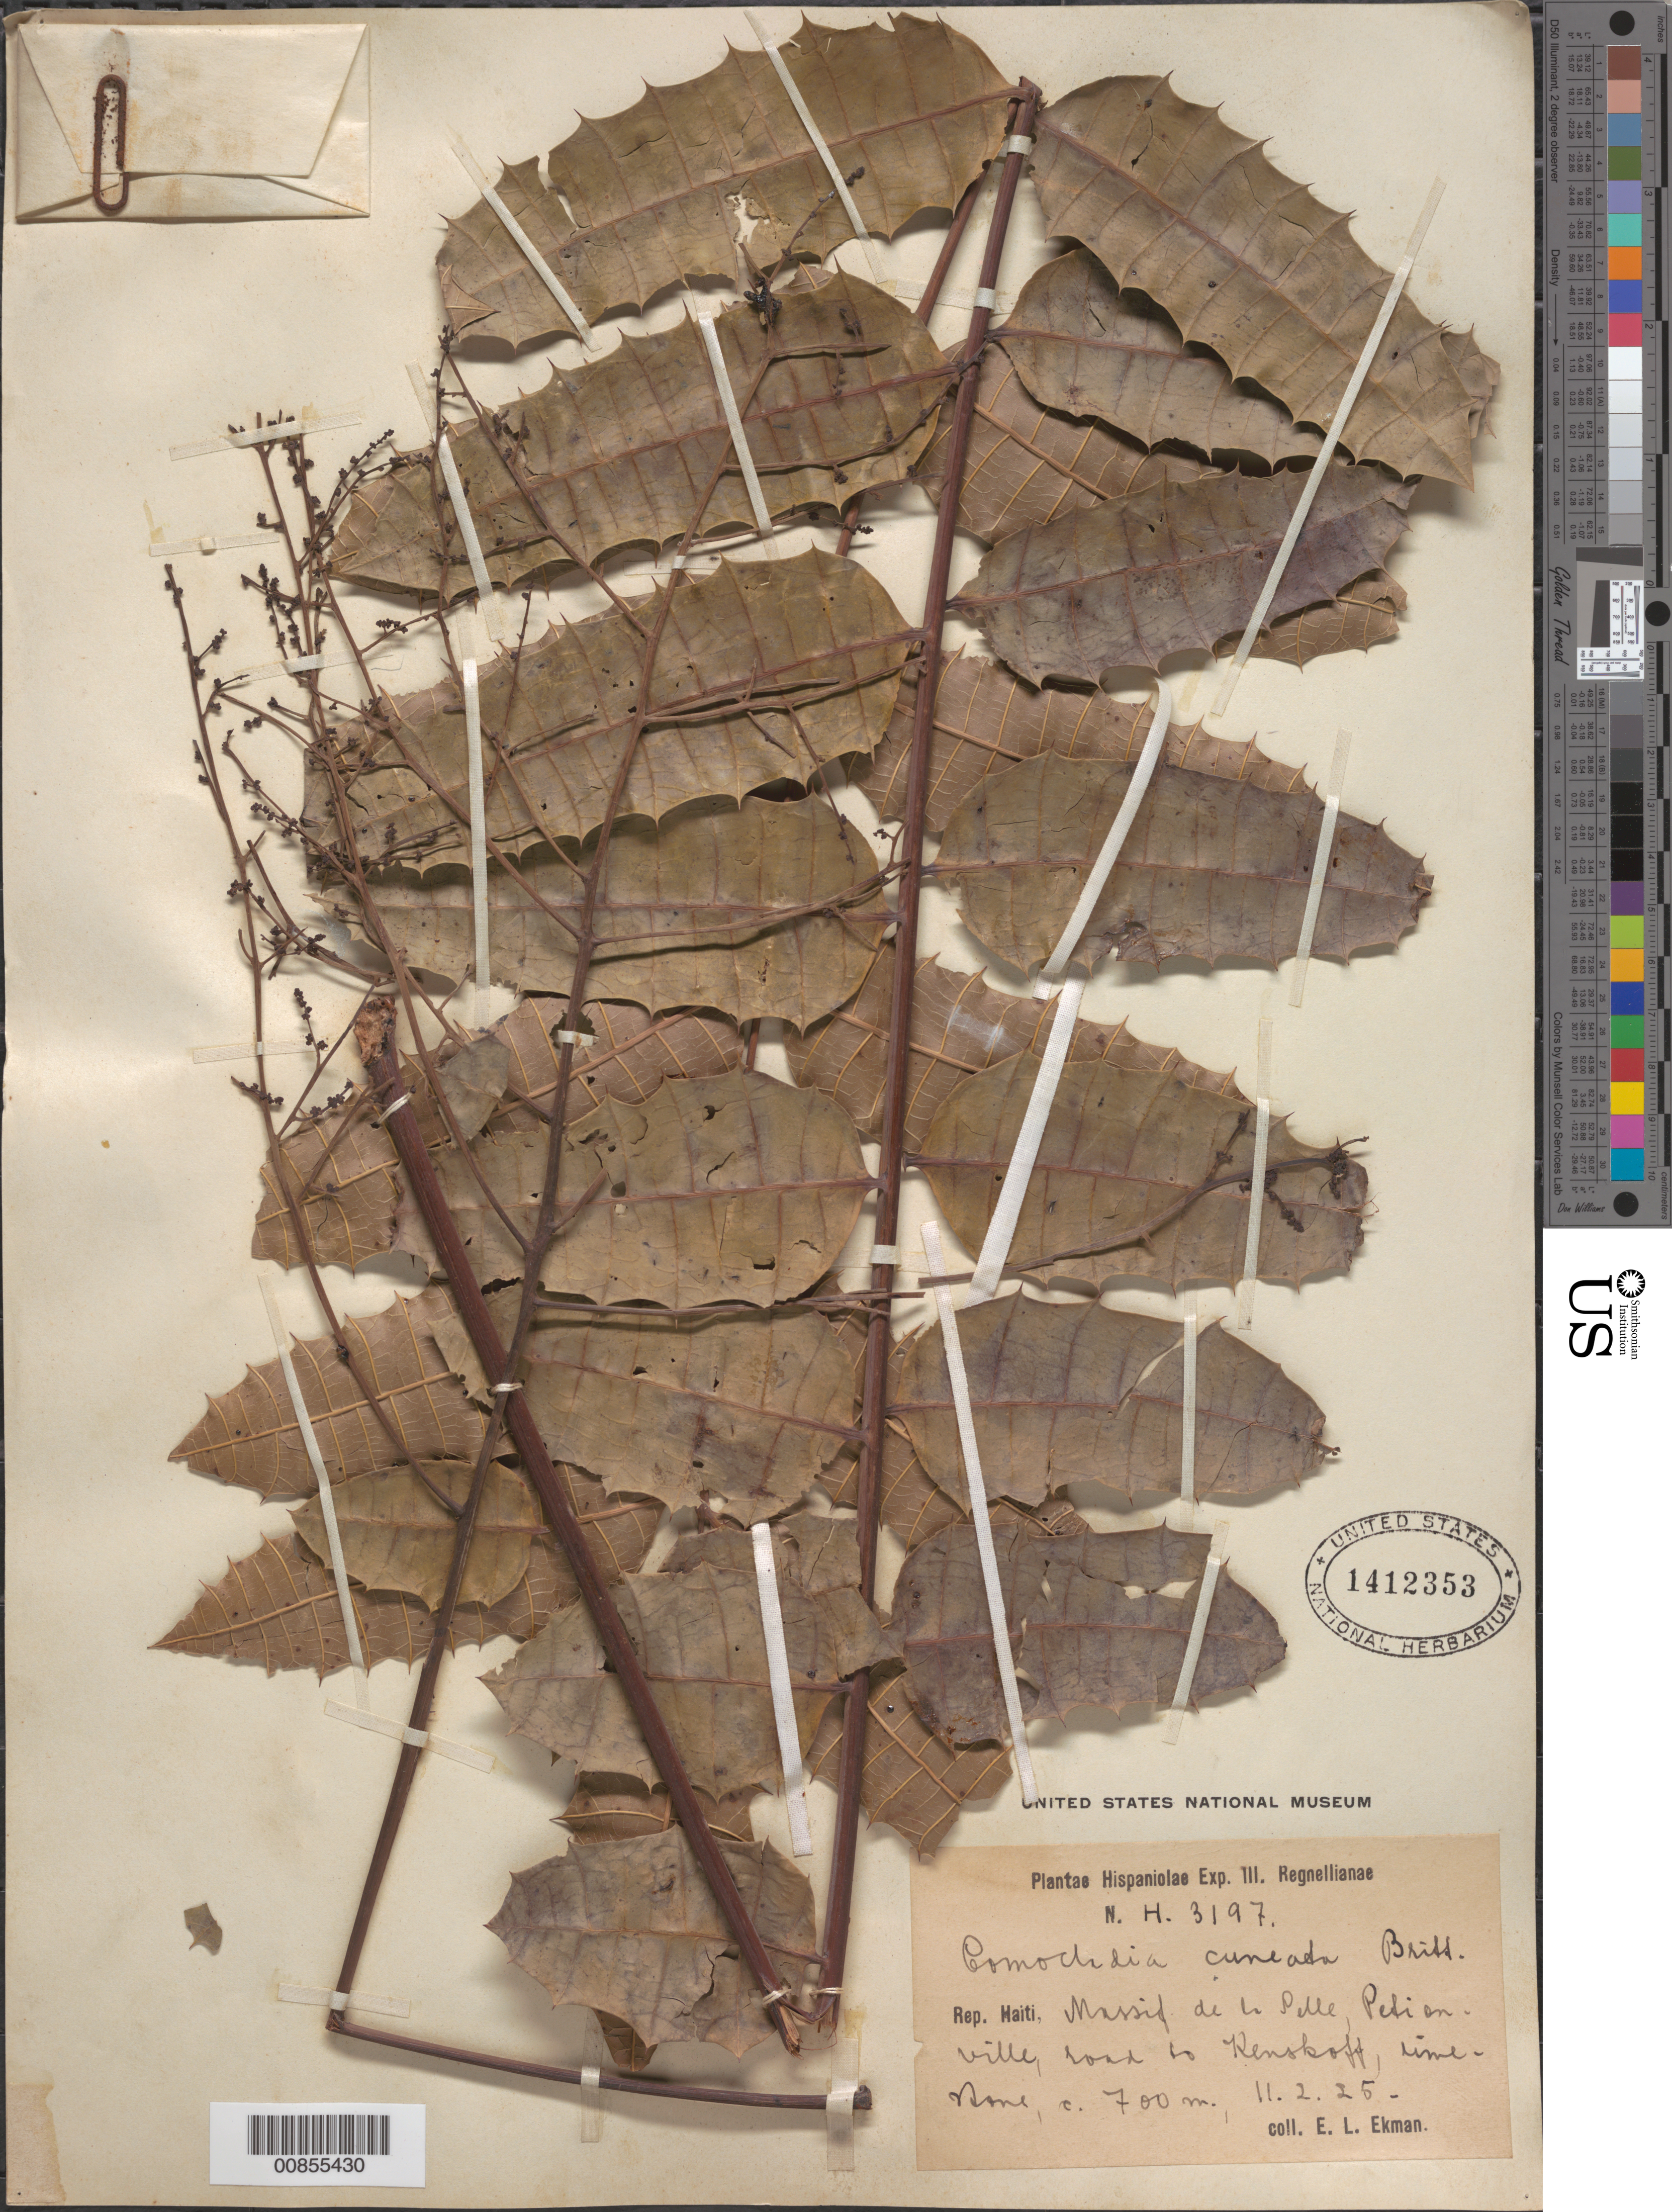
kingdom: Plantae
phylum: Tracheophyta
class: Magnoliopsida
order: Sapindales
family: Anacardiaceae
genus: Comocladia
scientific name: Comocladia cuneata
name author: Britton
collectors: E. L. Ekman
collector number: H 3197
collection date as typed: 11 Feb 1925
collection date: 1925-02-11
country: Haiti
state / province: Ouest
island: Hispaniola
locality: Massid de la Selle, Pétionville, road to Kenskoff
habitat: Limestone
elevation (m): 700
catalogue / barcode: US 1412353